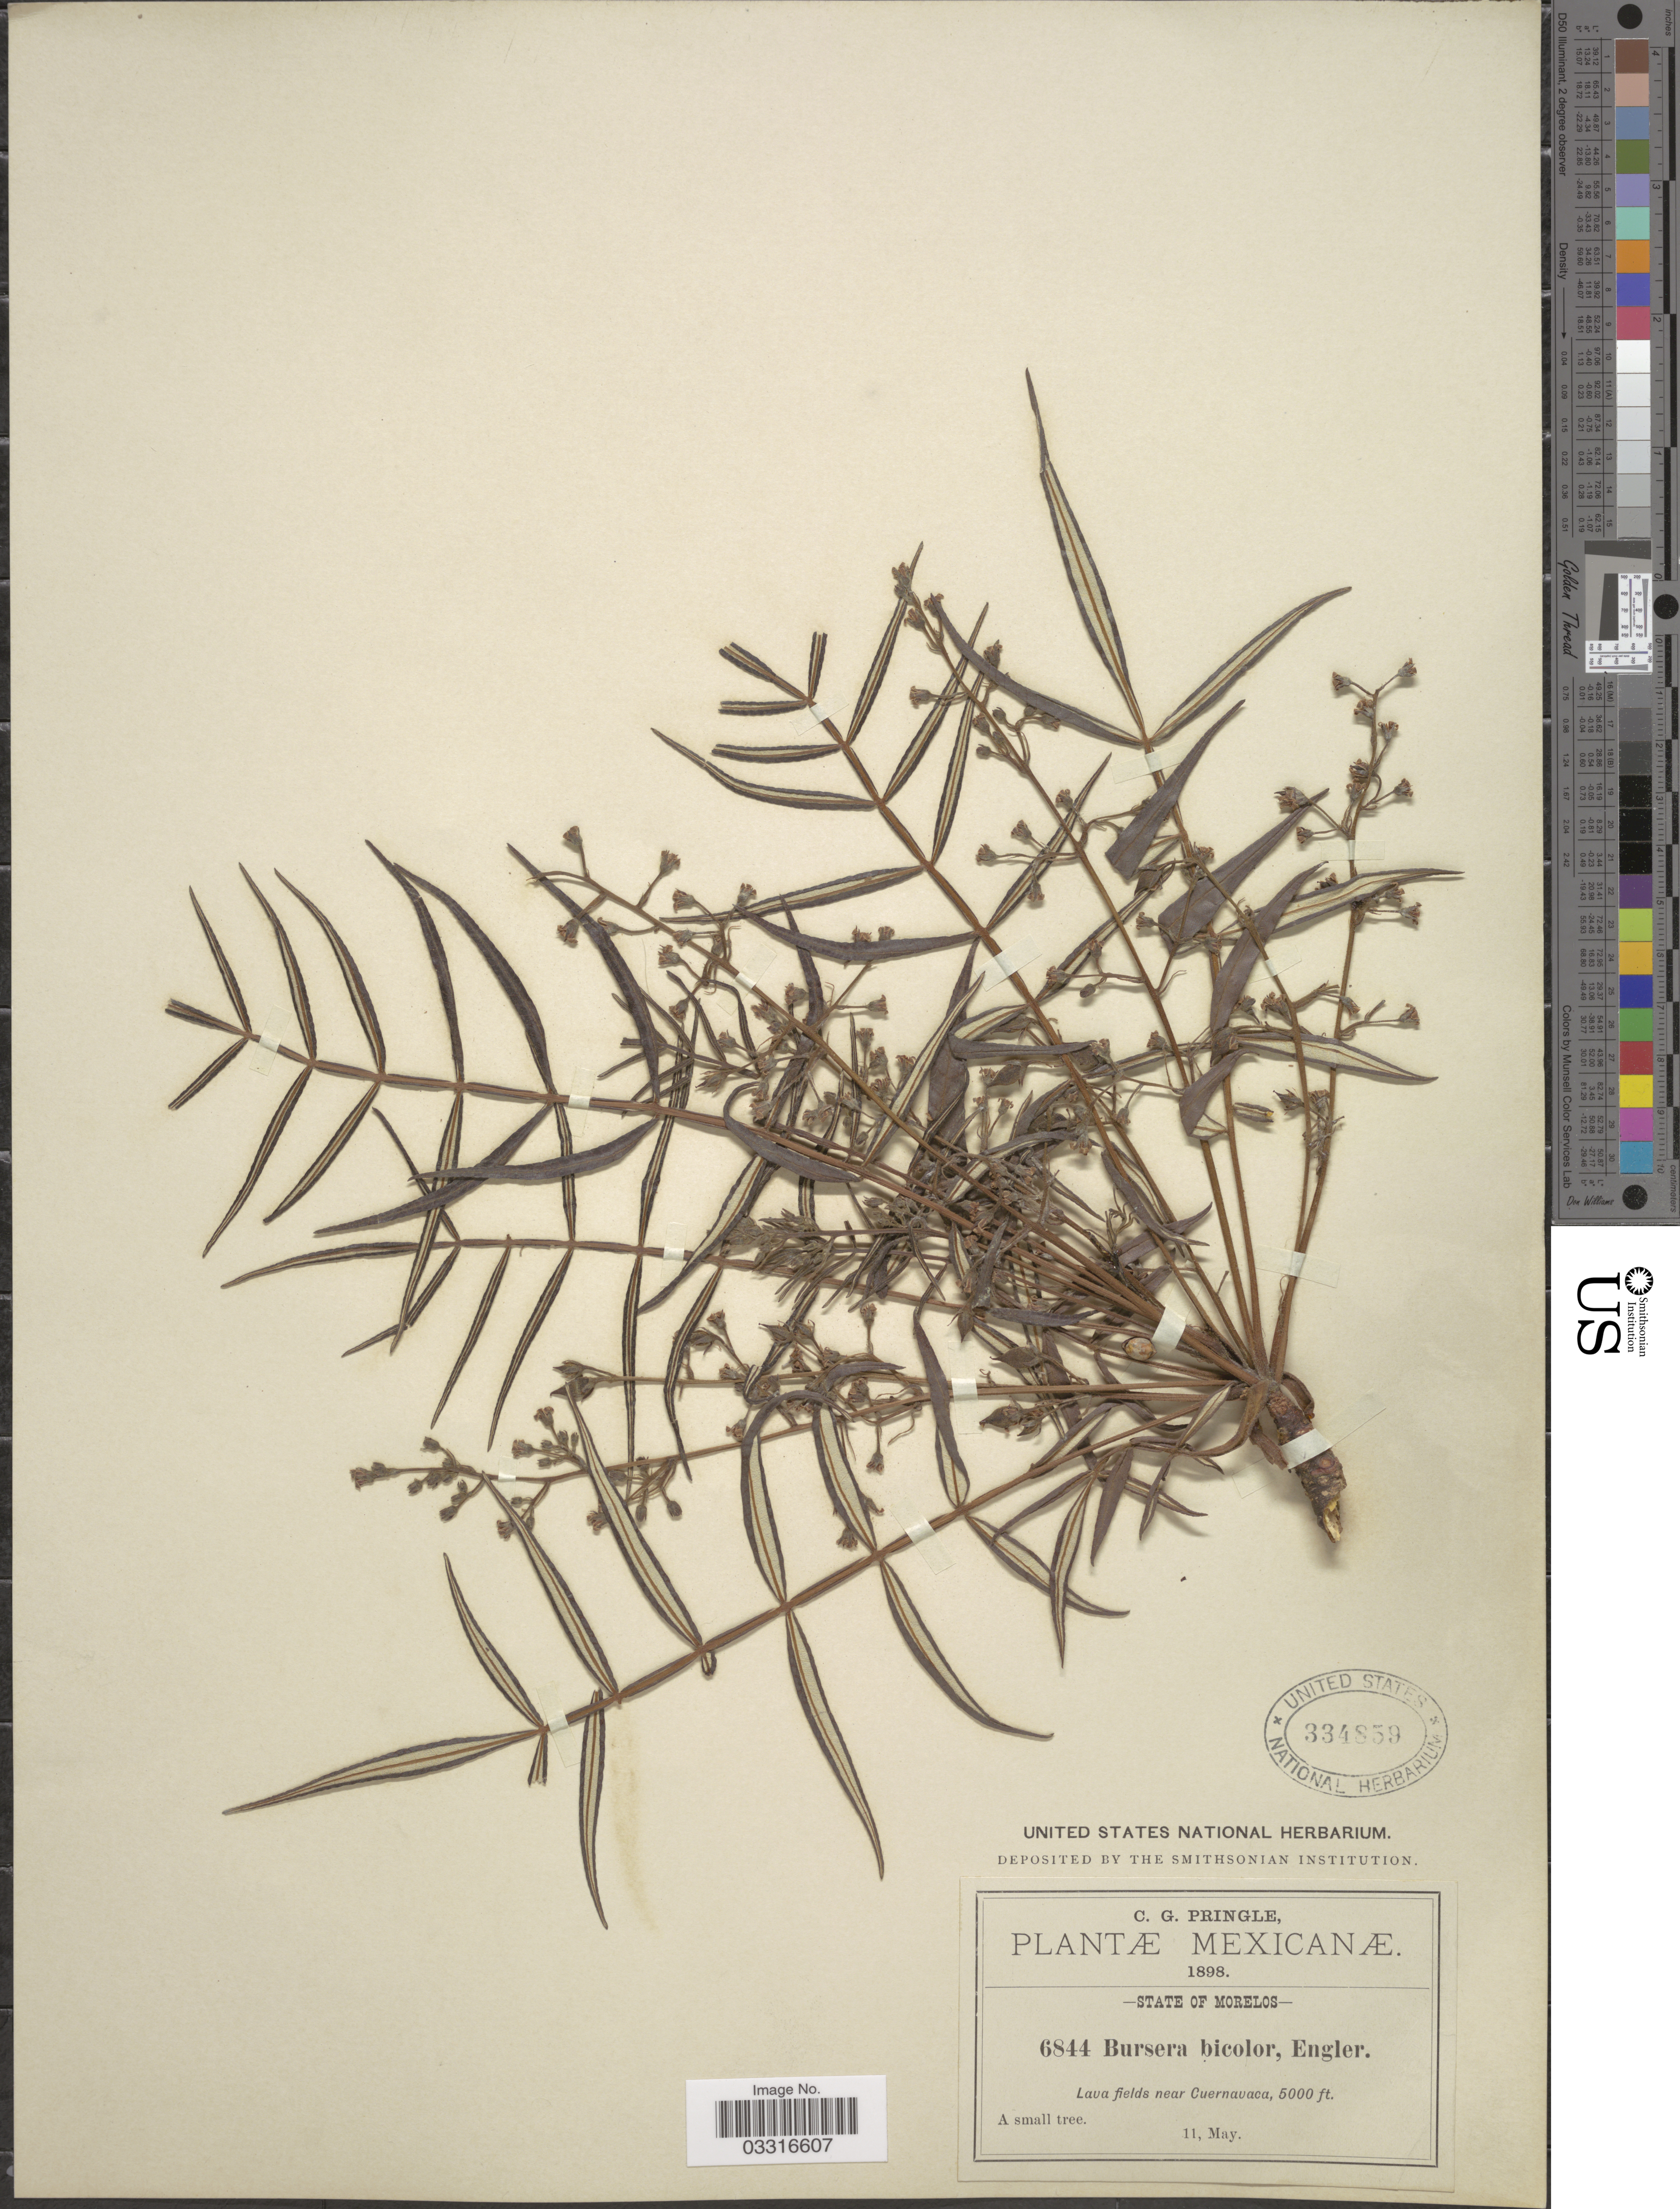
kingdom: Plantae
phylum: Tracheophyta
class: Magnoliopsida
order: Sapindales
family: Burseraceae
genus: Bursera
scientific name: Bursera bicolor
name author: (Willd. ex Schltdl.) Engl.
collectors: C. G. Pringle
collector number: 6844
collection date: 1898-05-11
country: Mexico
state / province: Morelos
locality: Lava fields near Cuernavaca.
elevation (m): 1524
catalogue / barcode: US 334859